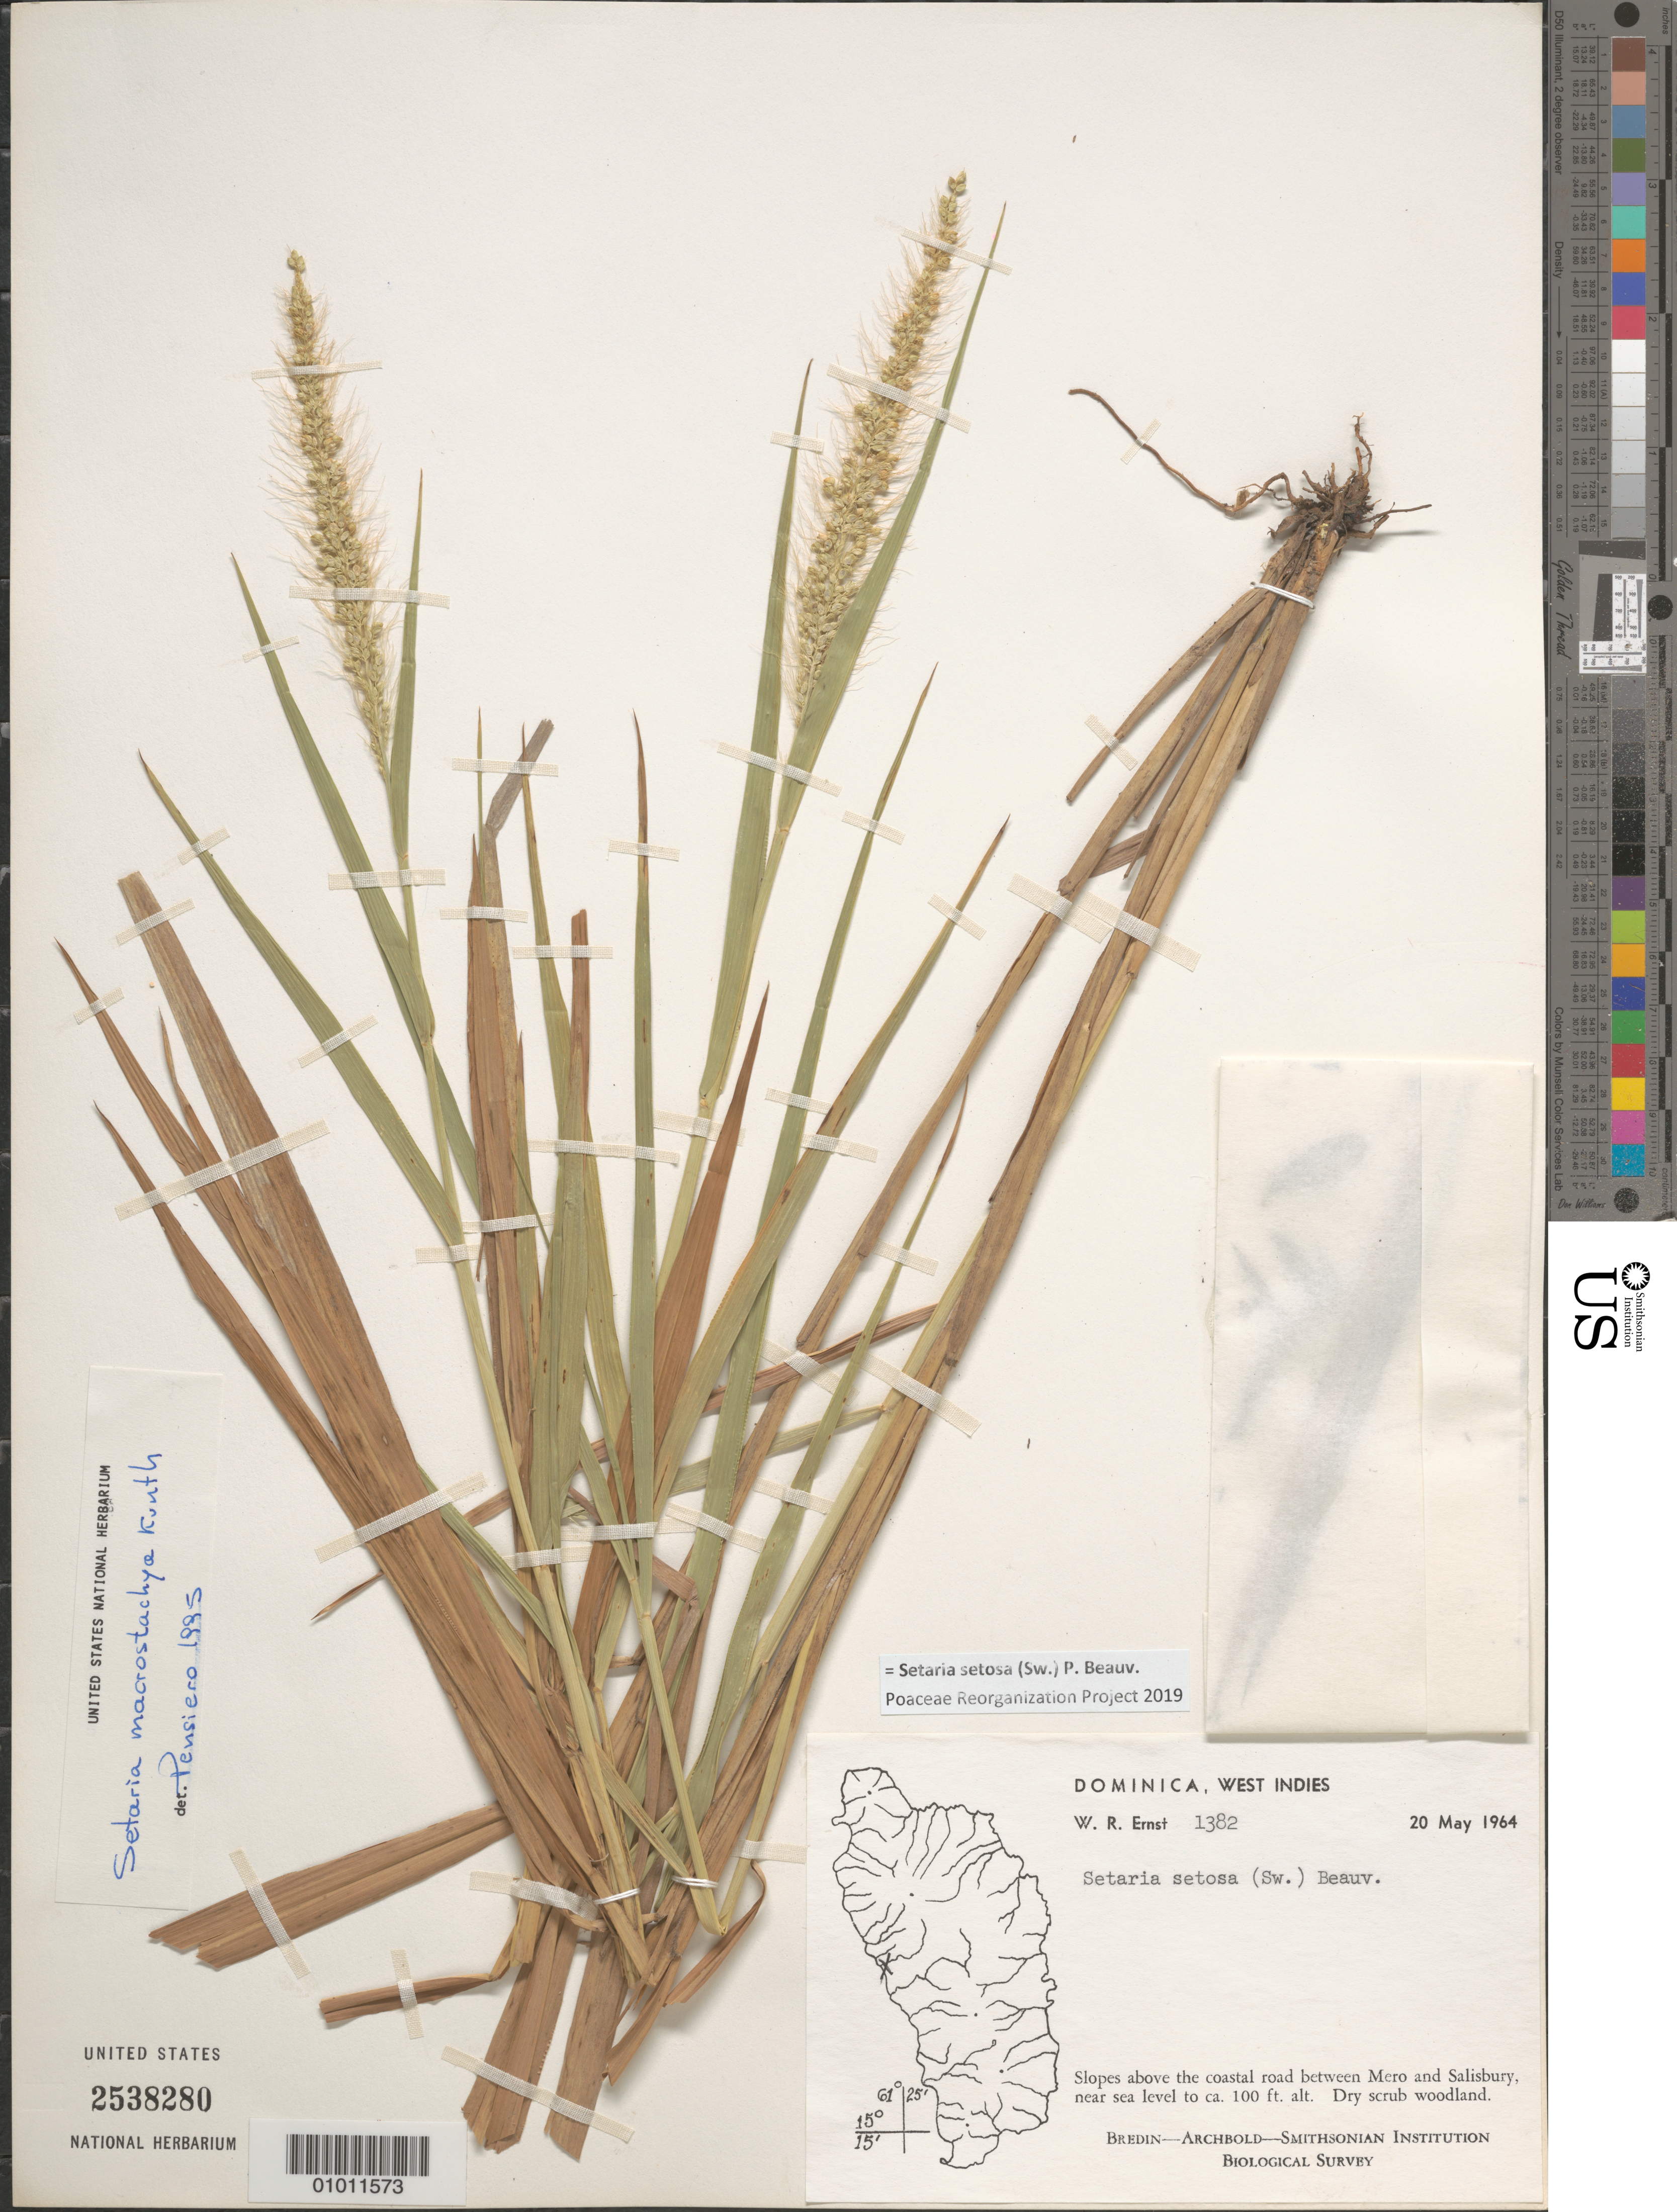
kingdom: Plantae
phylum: Tracheophyta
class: Liliopsida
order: Poales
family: Poaceae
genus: Setaria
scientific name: Setaria setosa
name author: (Sw.) P. Beauv.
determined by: Poaceae Reorganization Project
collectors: W. R. Ernst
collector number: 1382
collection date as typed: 20 May 1964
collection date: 1964-05-20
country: Dominica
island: Dominica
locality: Slopes above the coastal road between Mero and Salisbury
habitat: Near sea level, dry scrub woodland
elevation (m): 30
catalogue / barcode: US 2538280